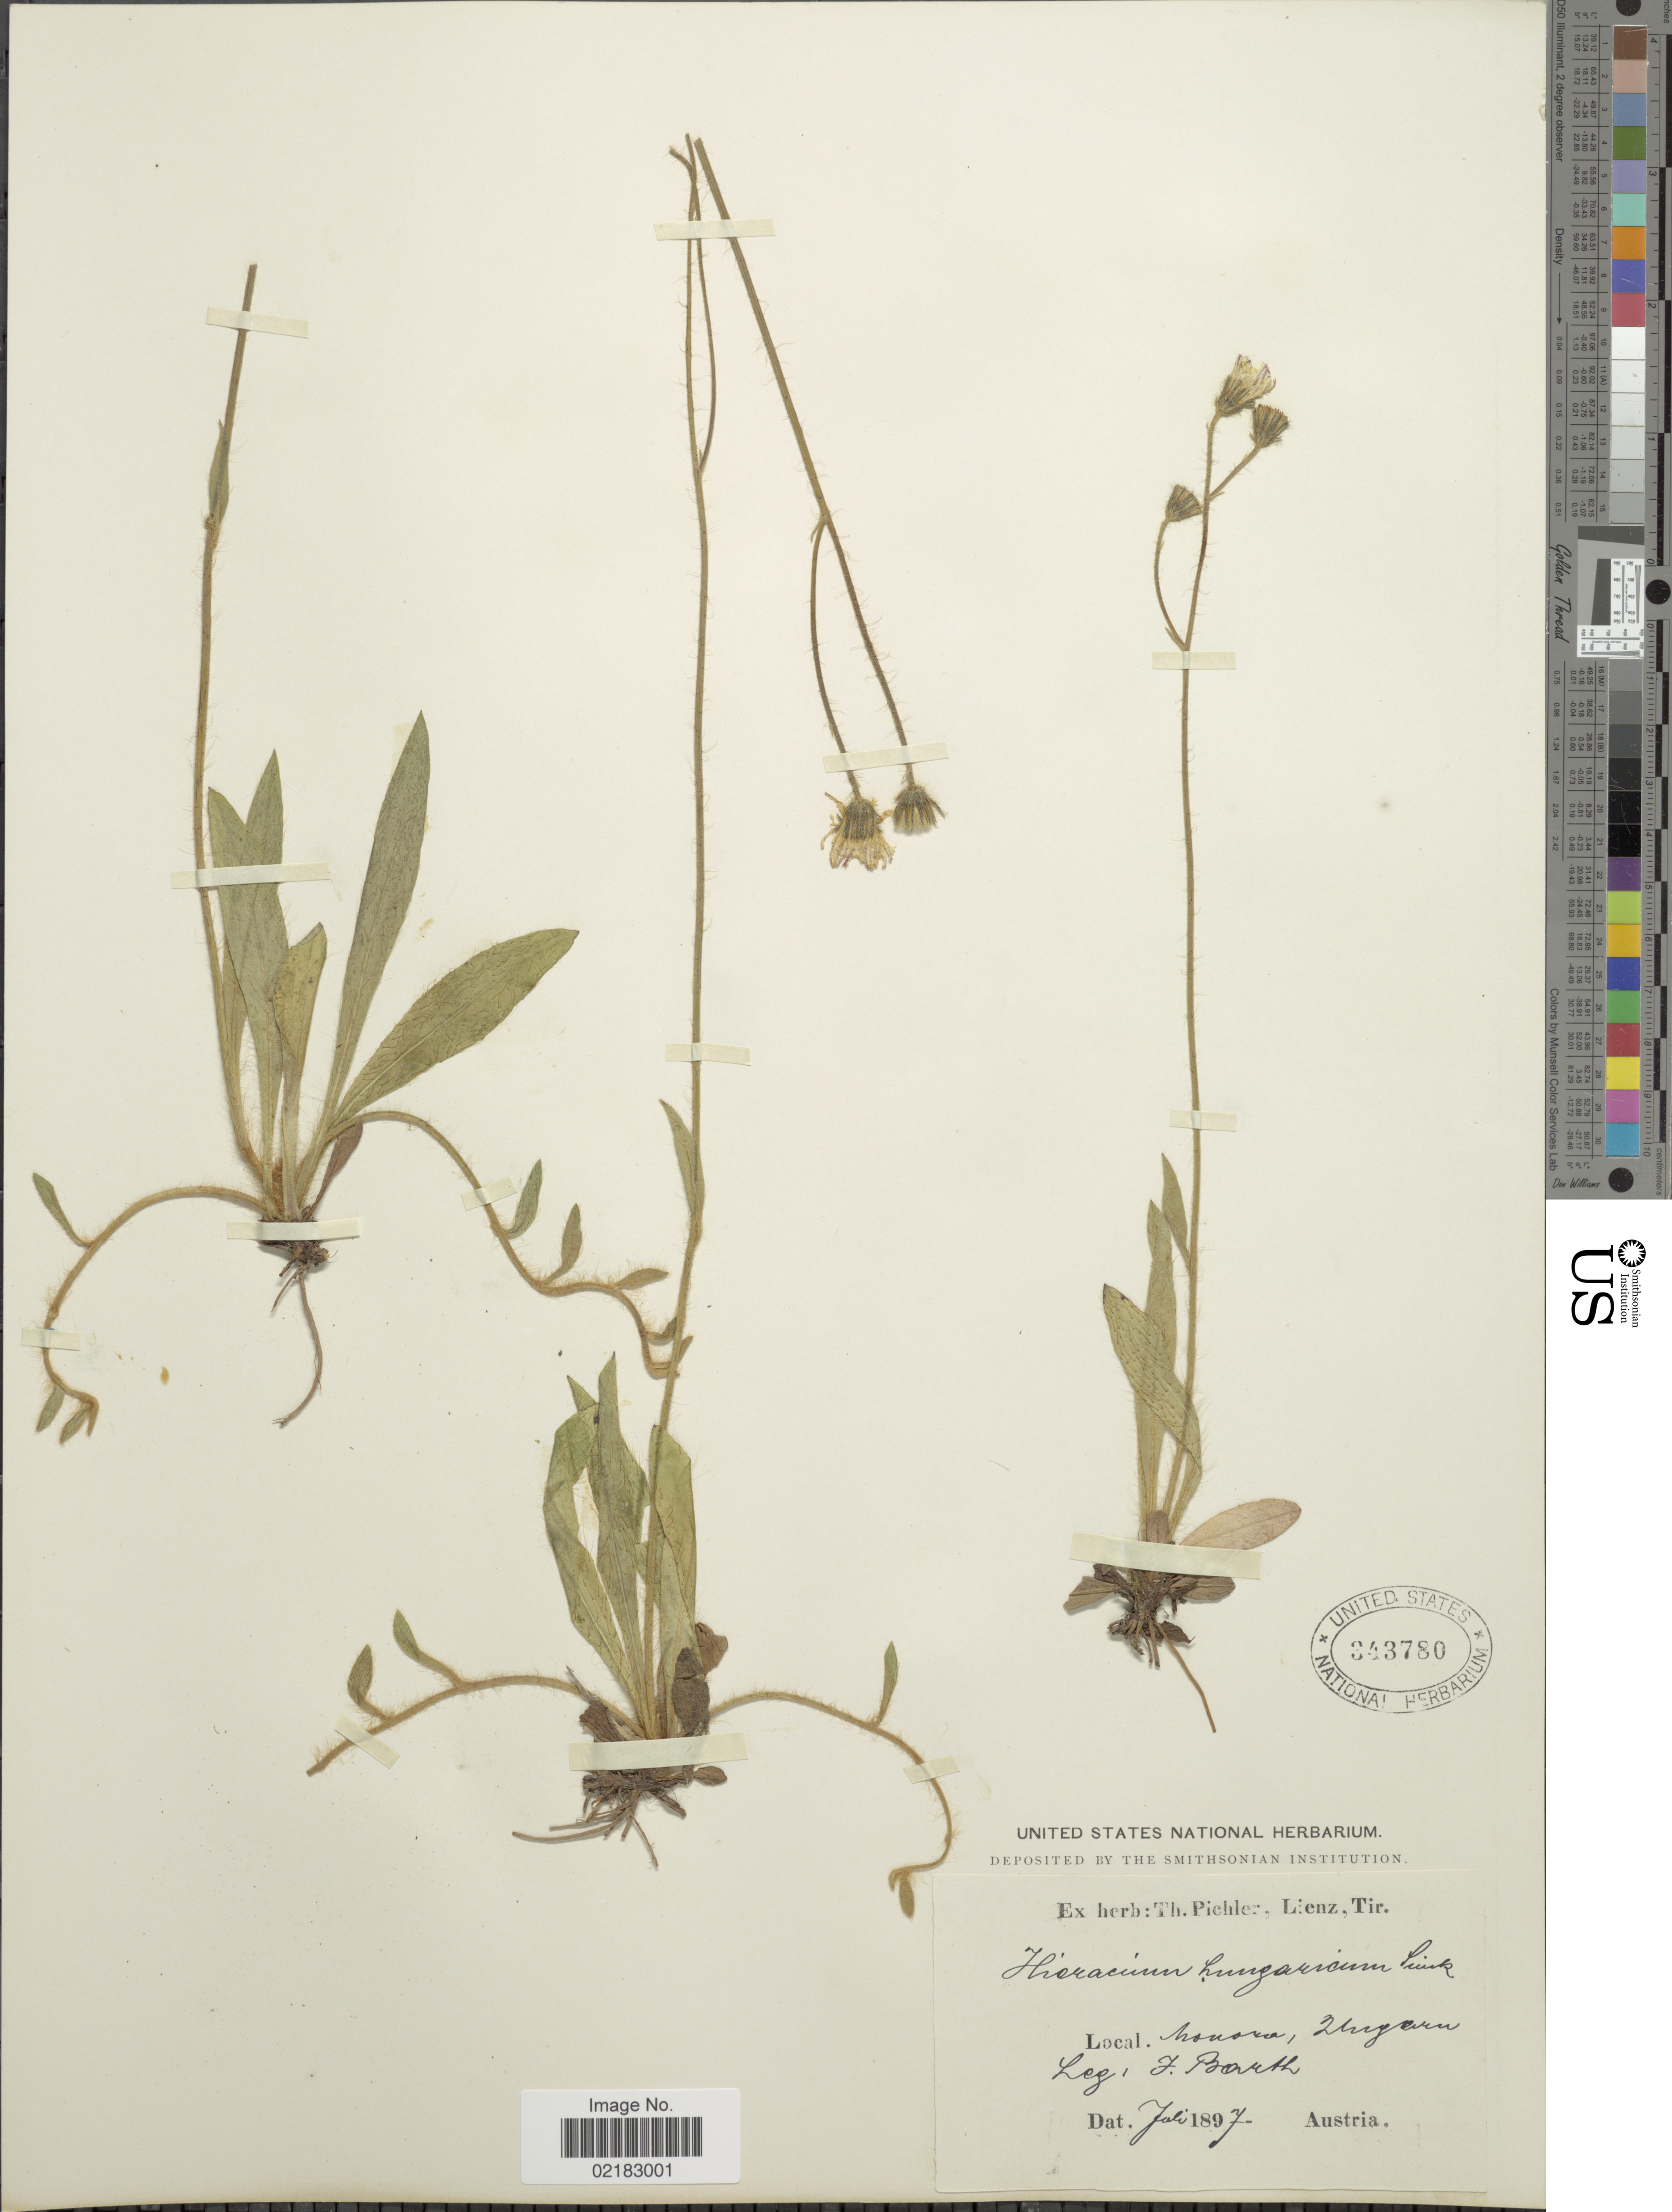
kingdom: Plantae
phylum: Tracheophyta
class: Magnoliopsida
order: Asterales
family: Asteraceae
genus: Hieracium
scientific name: Hieracium hungaricum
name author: Simonk.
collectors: J. Barth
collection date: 1897-07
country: Austria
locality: Zonoraj, Zhygerm [interpreted]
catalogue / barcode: US 343780